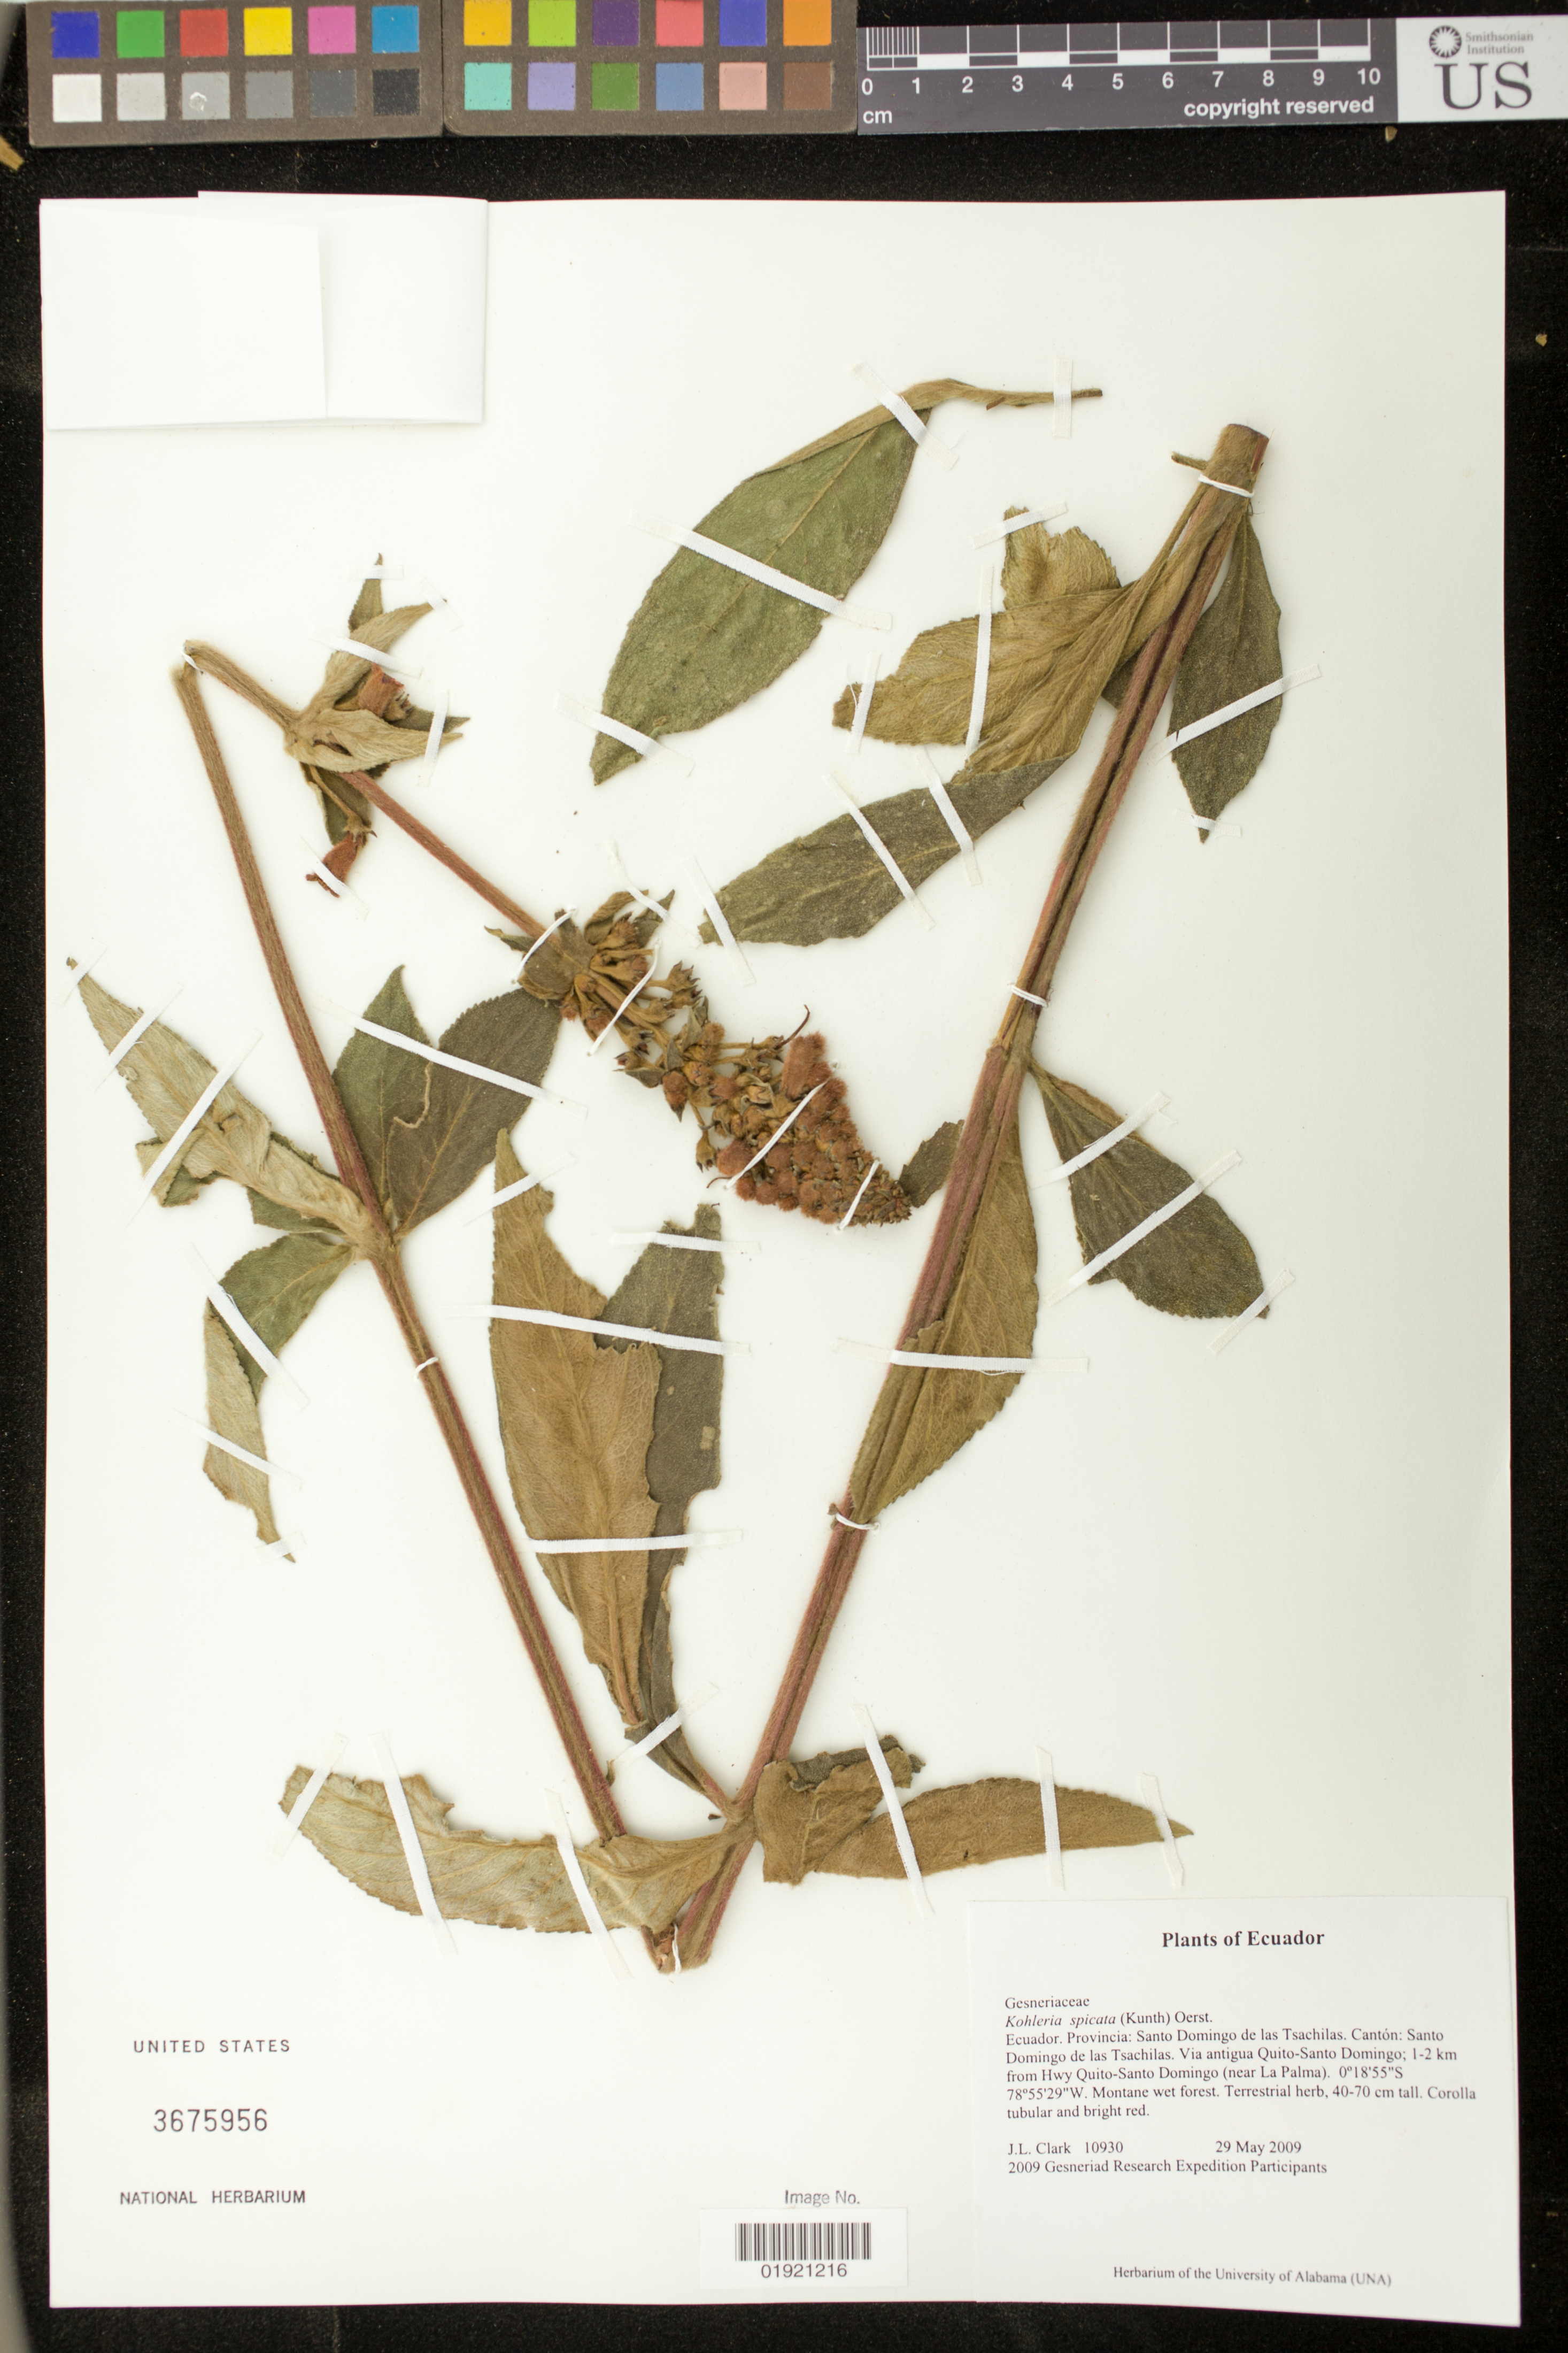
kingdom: Plantae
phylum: Tracheophyta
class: Magnoliopsida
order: Lamiales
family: Gesneriaceae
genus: Kohleria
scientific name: Kohleria spicata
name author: (Kunth) Oerst.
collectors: J. L. Clark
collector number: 10930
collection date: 2009-05-29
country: Ecuador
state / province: Tsáchilas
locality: Canton: Santo Domingo de los Tsachilas. Via Antigua Quito-Santo Domingo; 1-2 km from Hwy Quito-Santo Domingo (near La Palma).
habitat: Montane wet forest.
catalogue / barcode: US 3675956